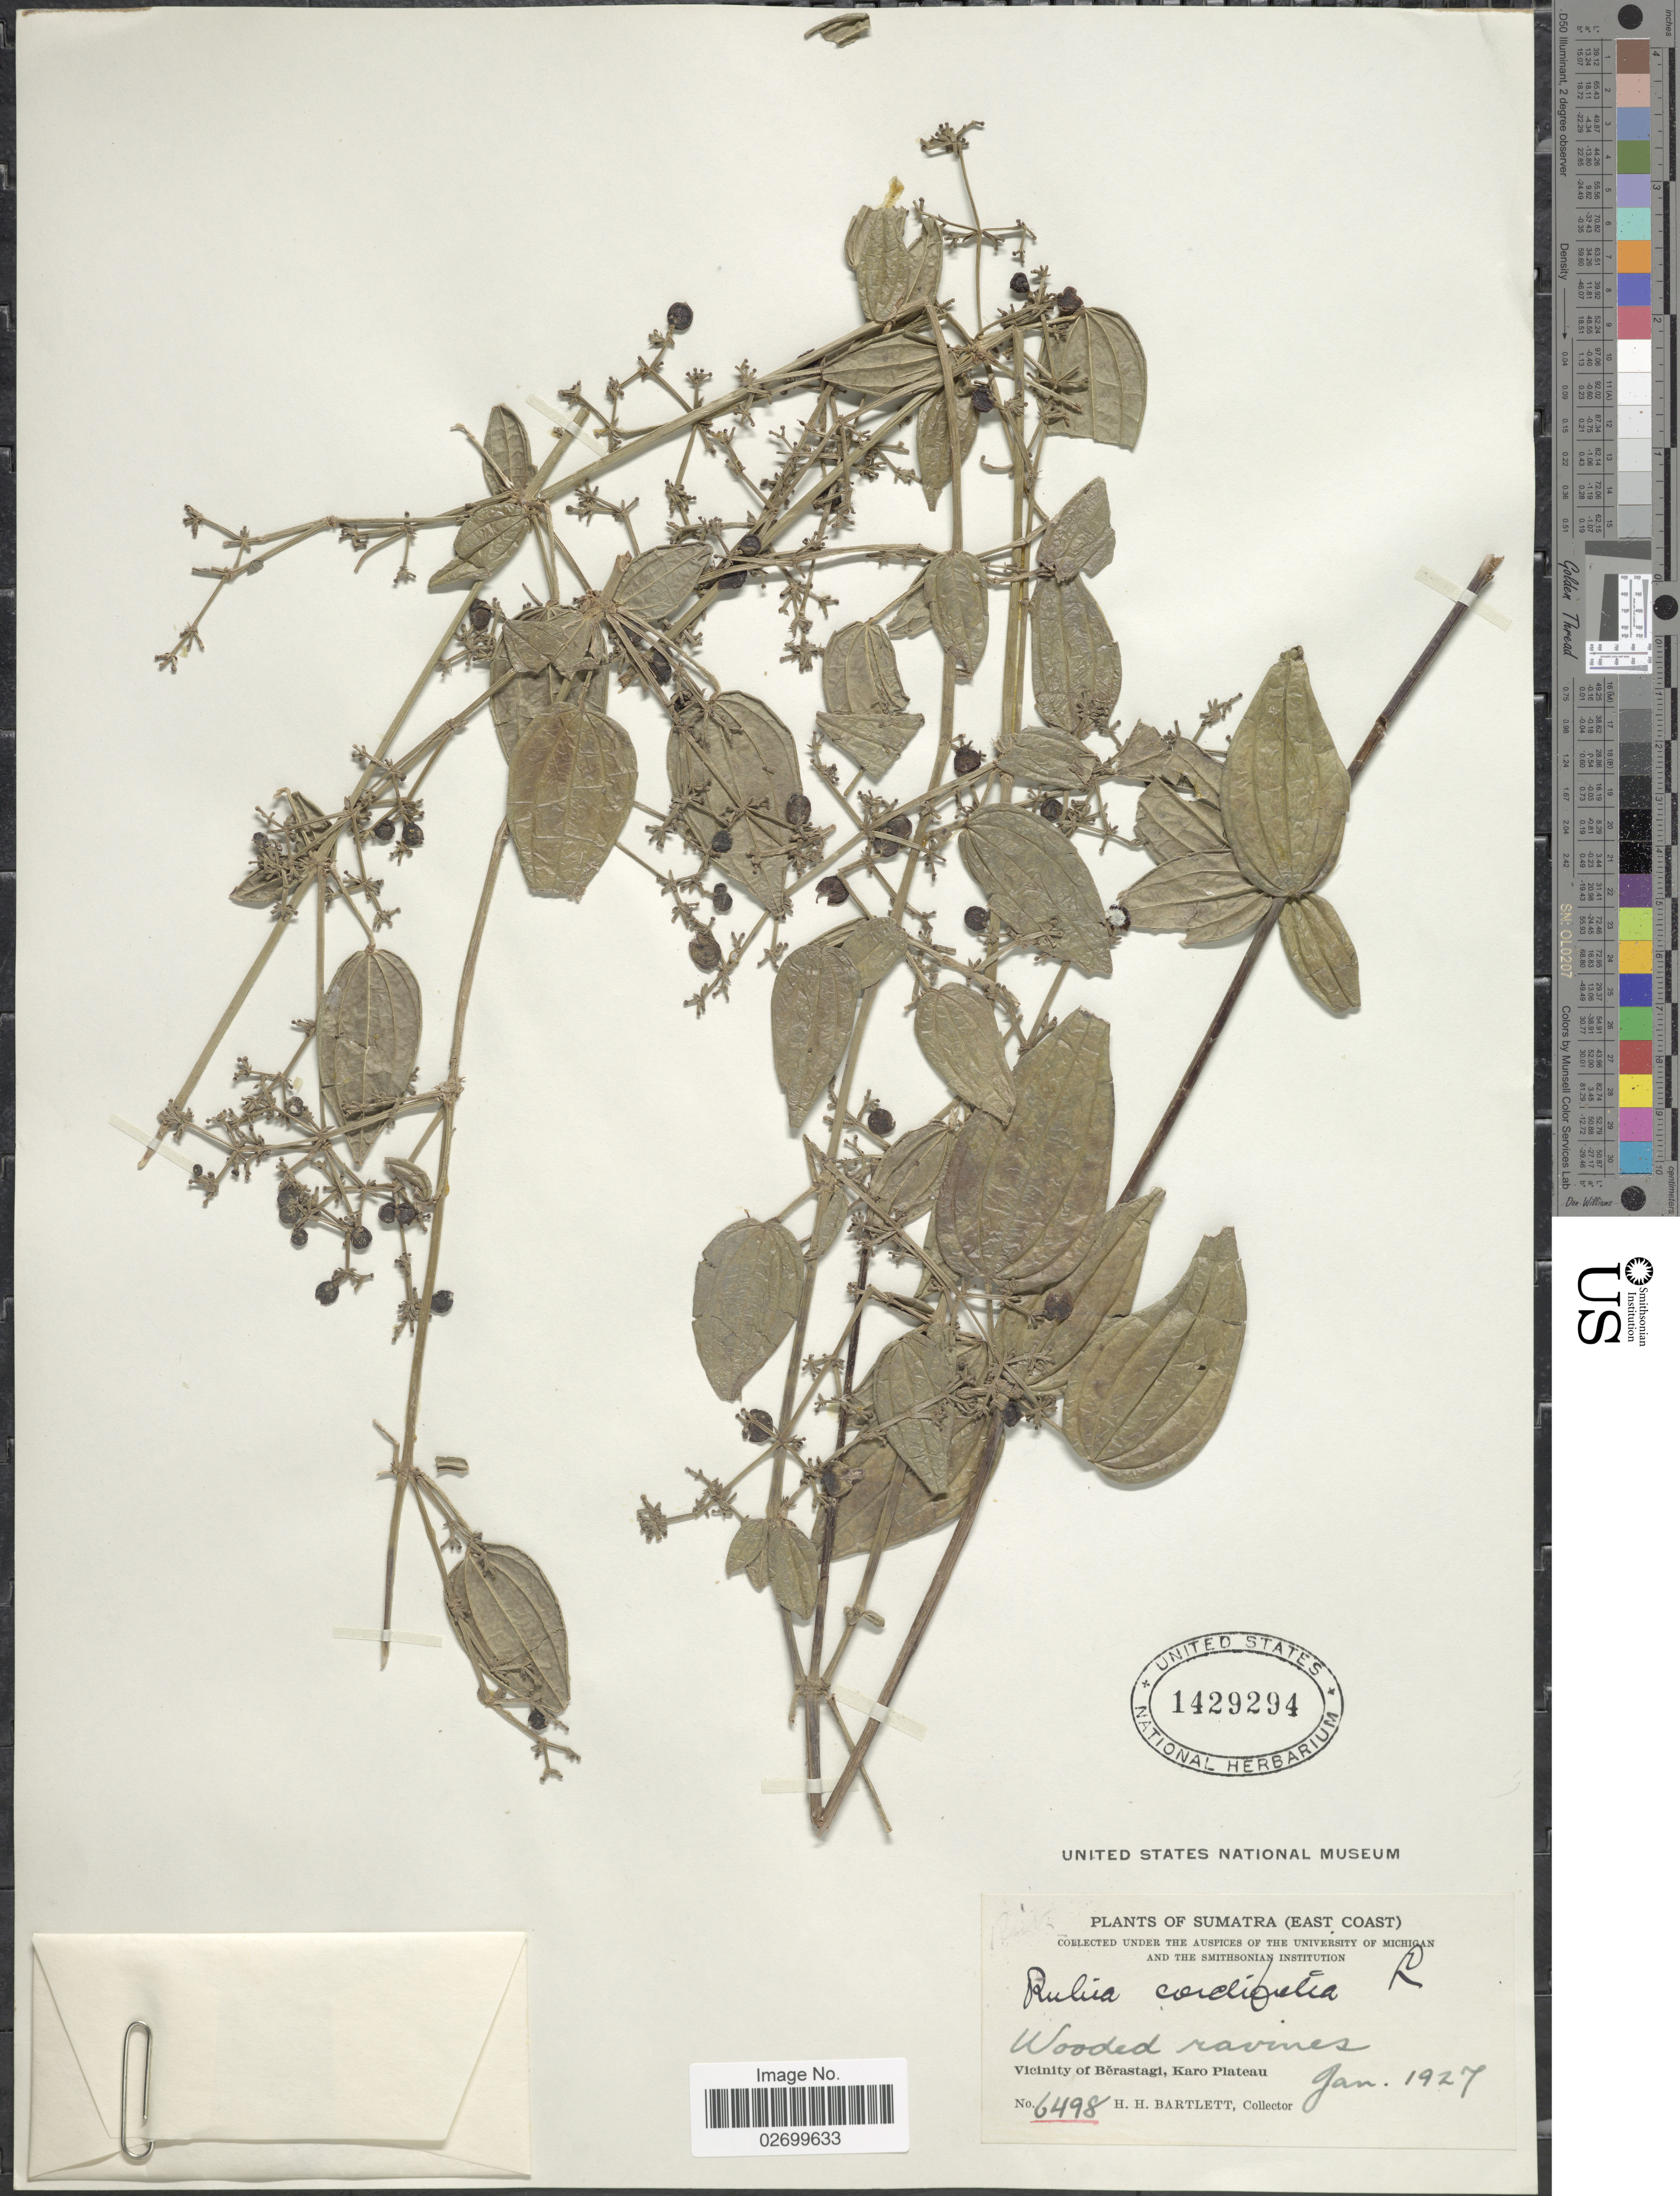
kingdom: Plantae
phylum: Tracheophyta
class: Magnoliopsida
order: Gentianales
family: Rubiaceae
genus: Rubia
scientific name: Rubia cordifolia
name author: L.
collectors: H. H. Bartlett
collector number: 6498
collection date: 1927-01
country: Indonesia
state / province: Sumatra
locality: (East Coast), Vicinity of Berastagi, Karo Plateau.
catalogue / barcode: US 1429294